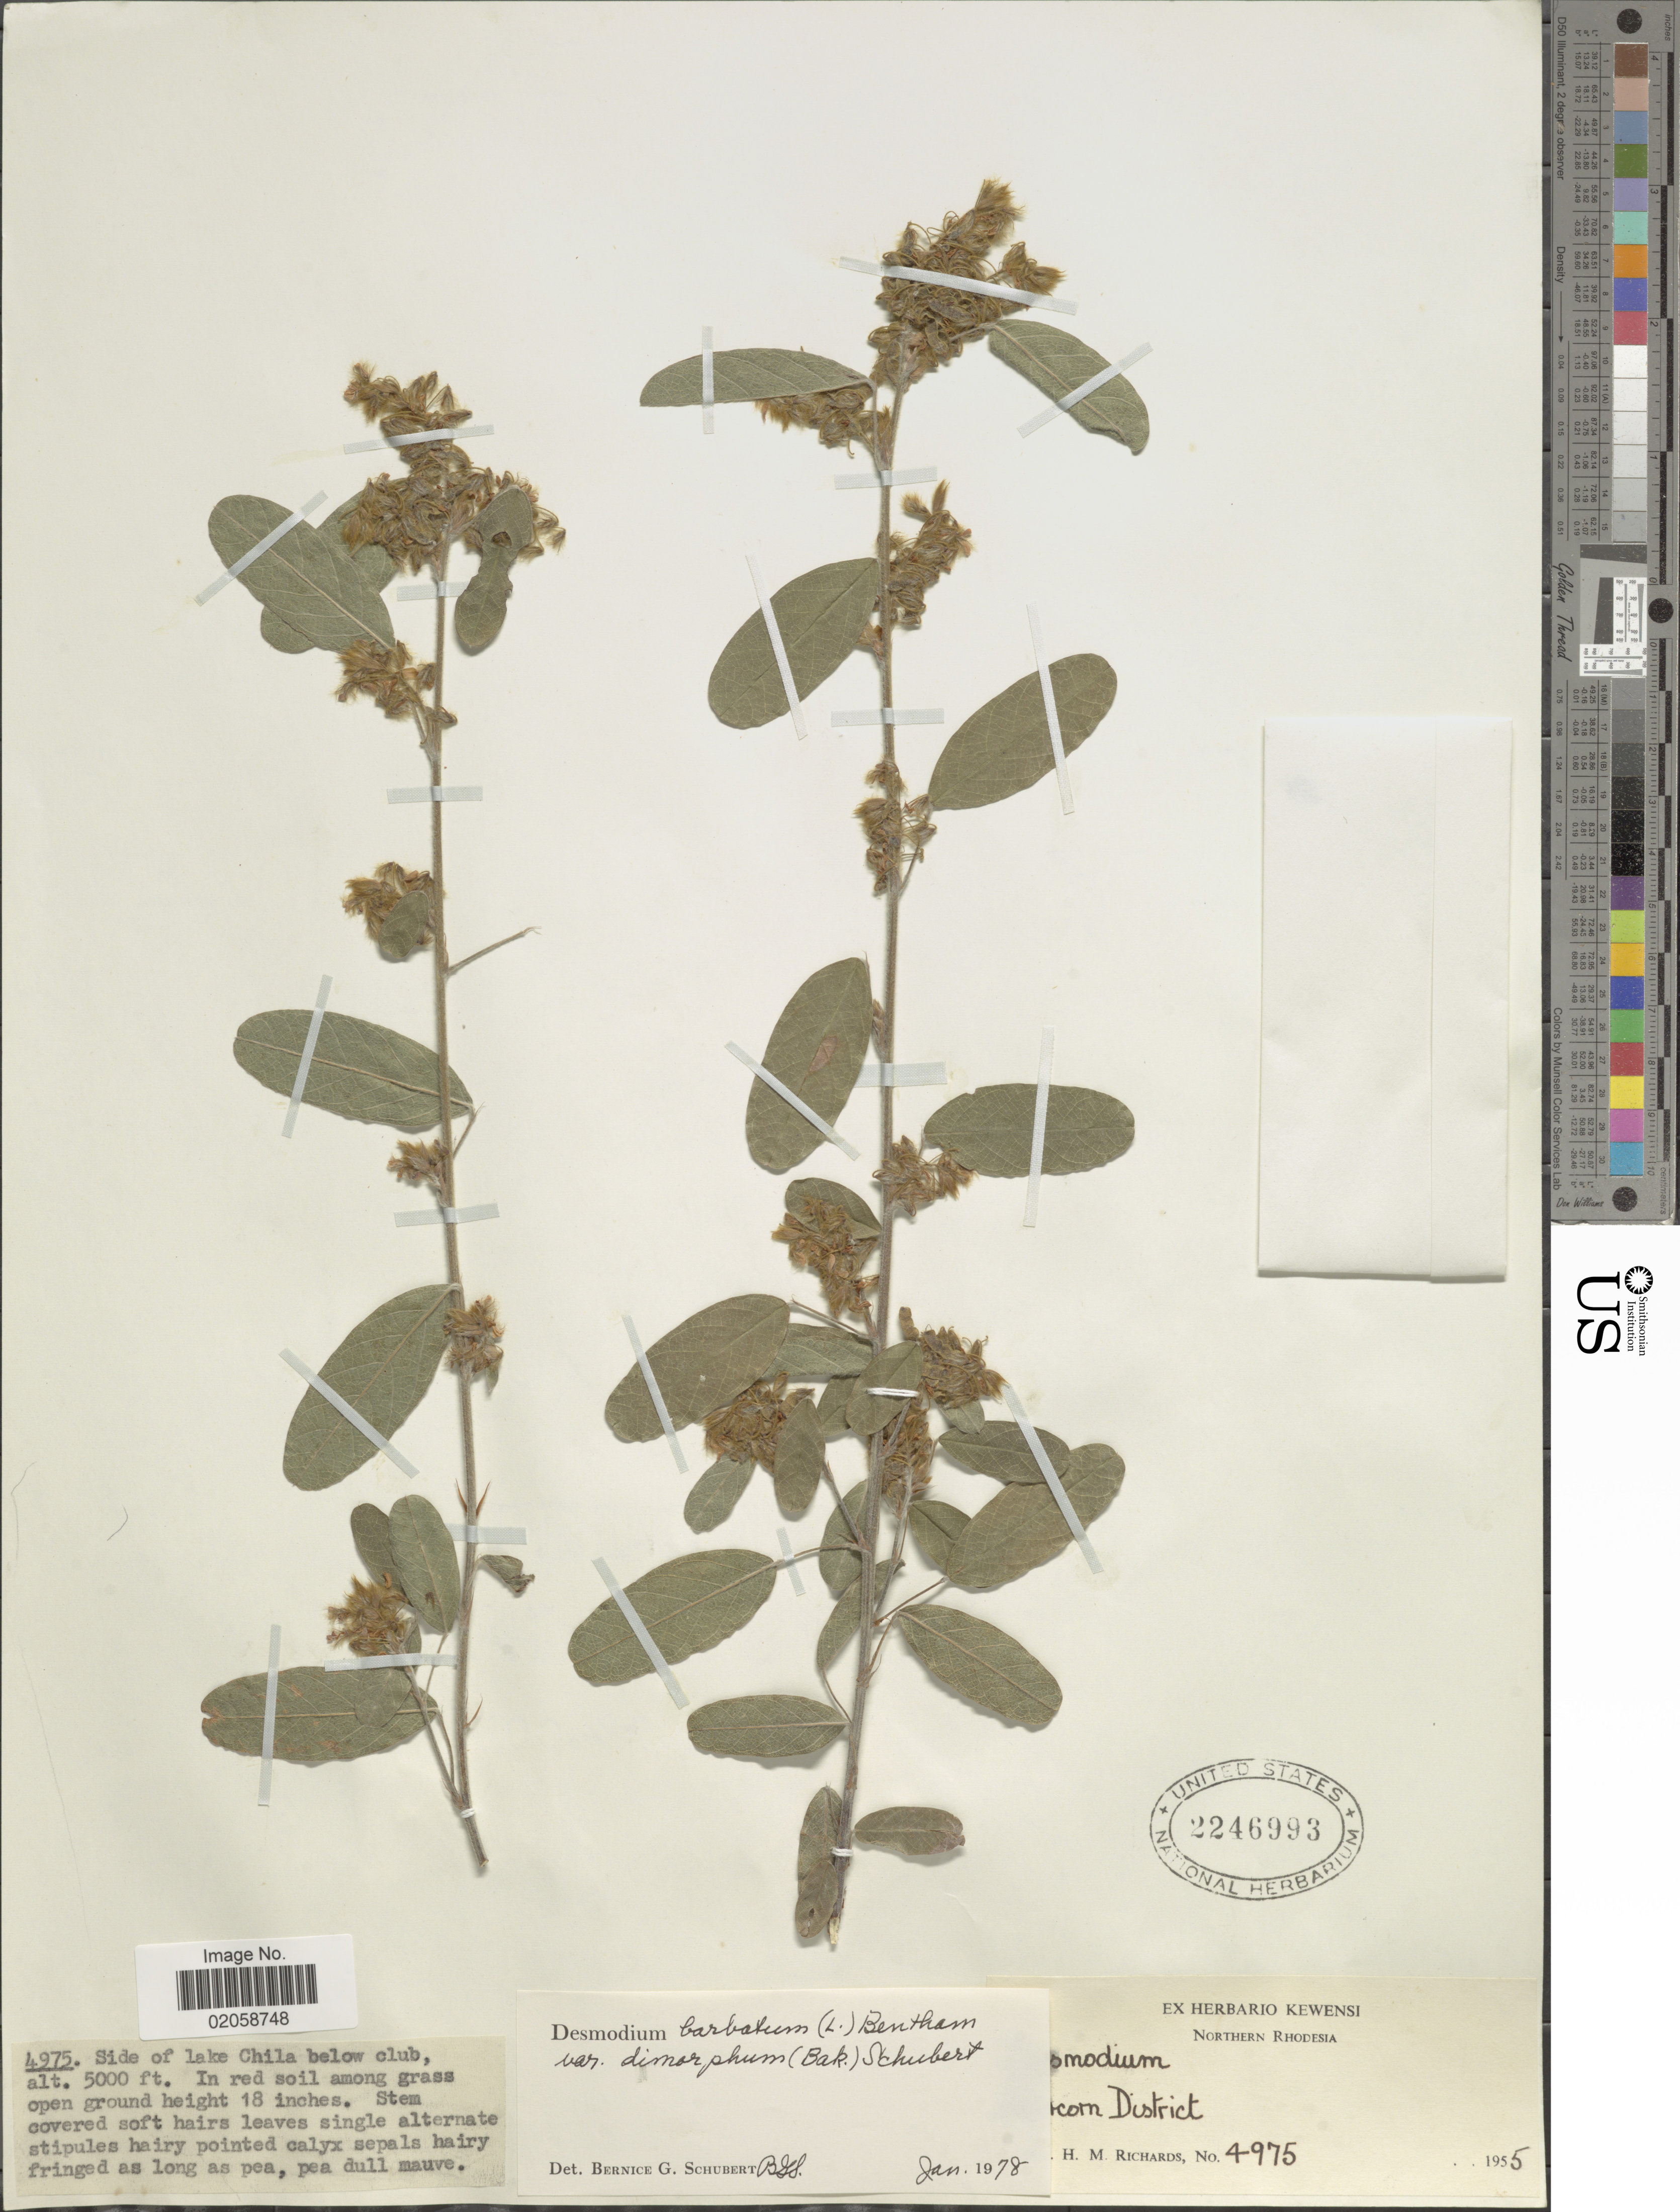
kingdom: Plantae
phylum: Tracheophyta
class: Magnoliopsida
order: Fabales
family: Fabaceae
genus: Grona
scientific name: Grona barbata var. dimorpha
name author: (Welw. ex Baker) H. Ohashi & K. Ohashi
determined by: Strong, Mark T., (BOT), Smithsonian Institution - National Museum of Natural History (UNITED STATES)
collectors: H. Richards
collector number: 4475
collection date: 1955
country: Zambia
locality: Northern Rhodesia, [illegible text]corn District. Side of Lake Chila below club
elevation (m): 1524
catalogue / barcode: US 2246993